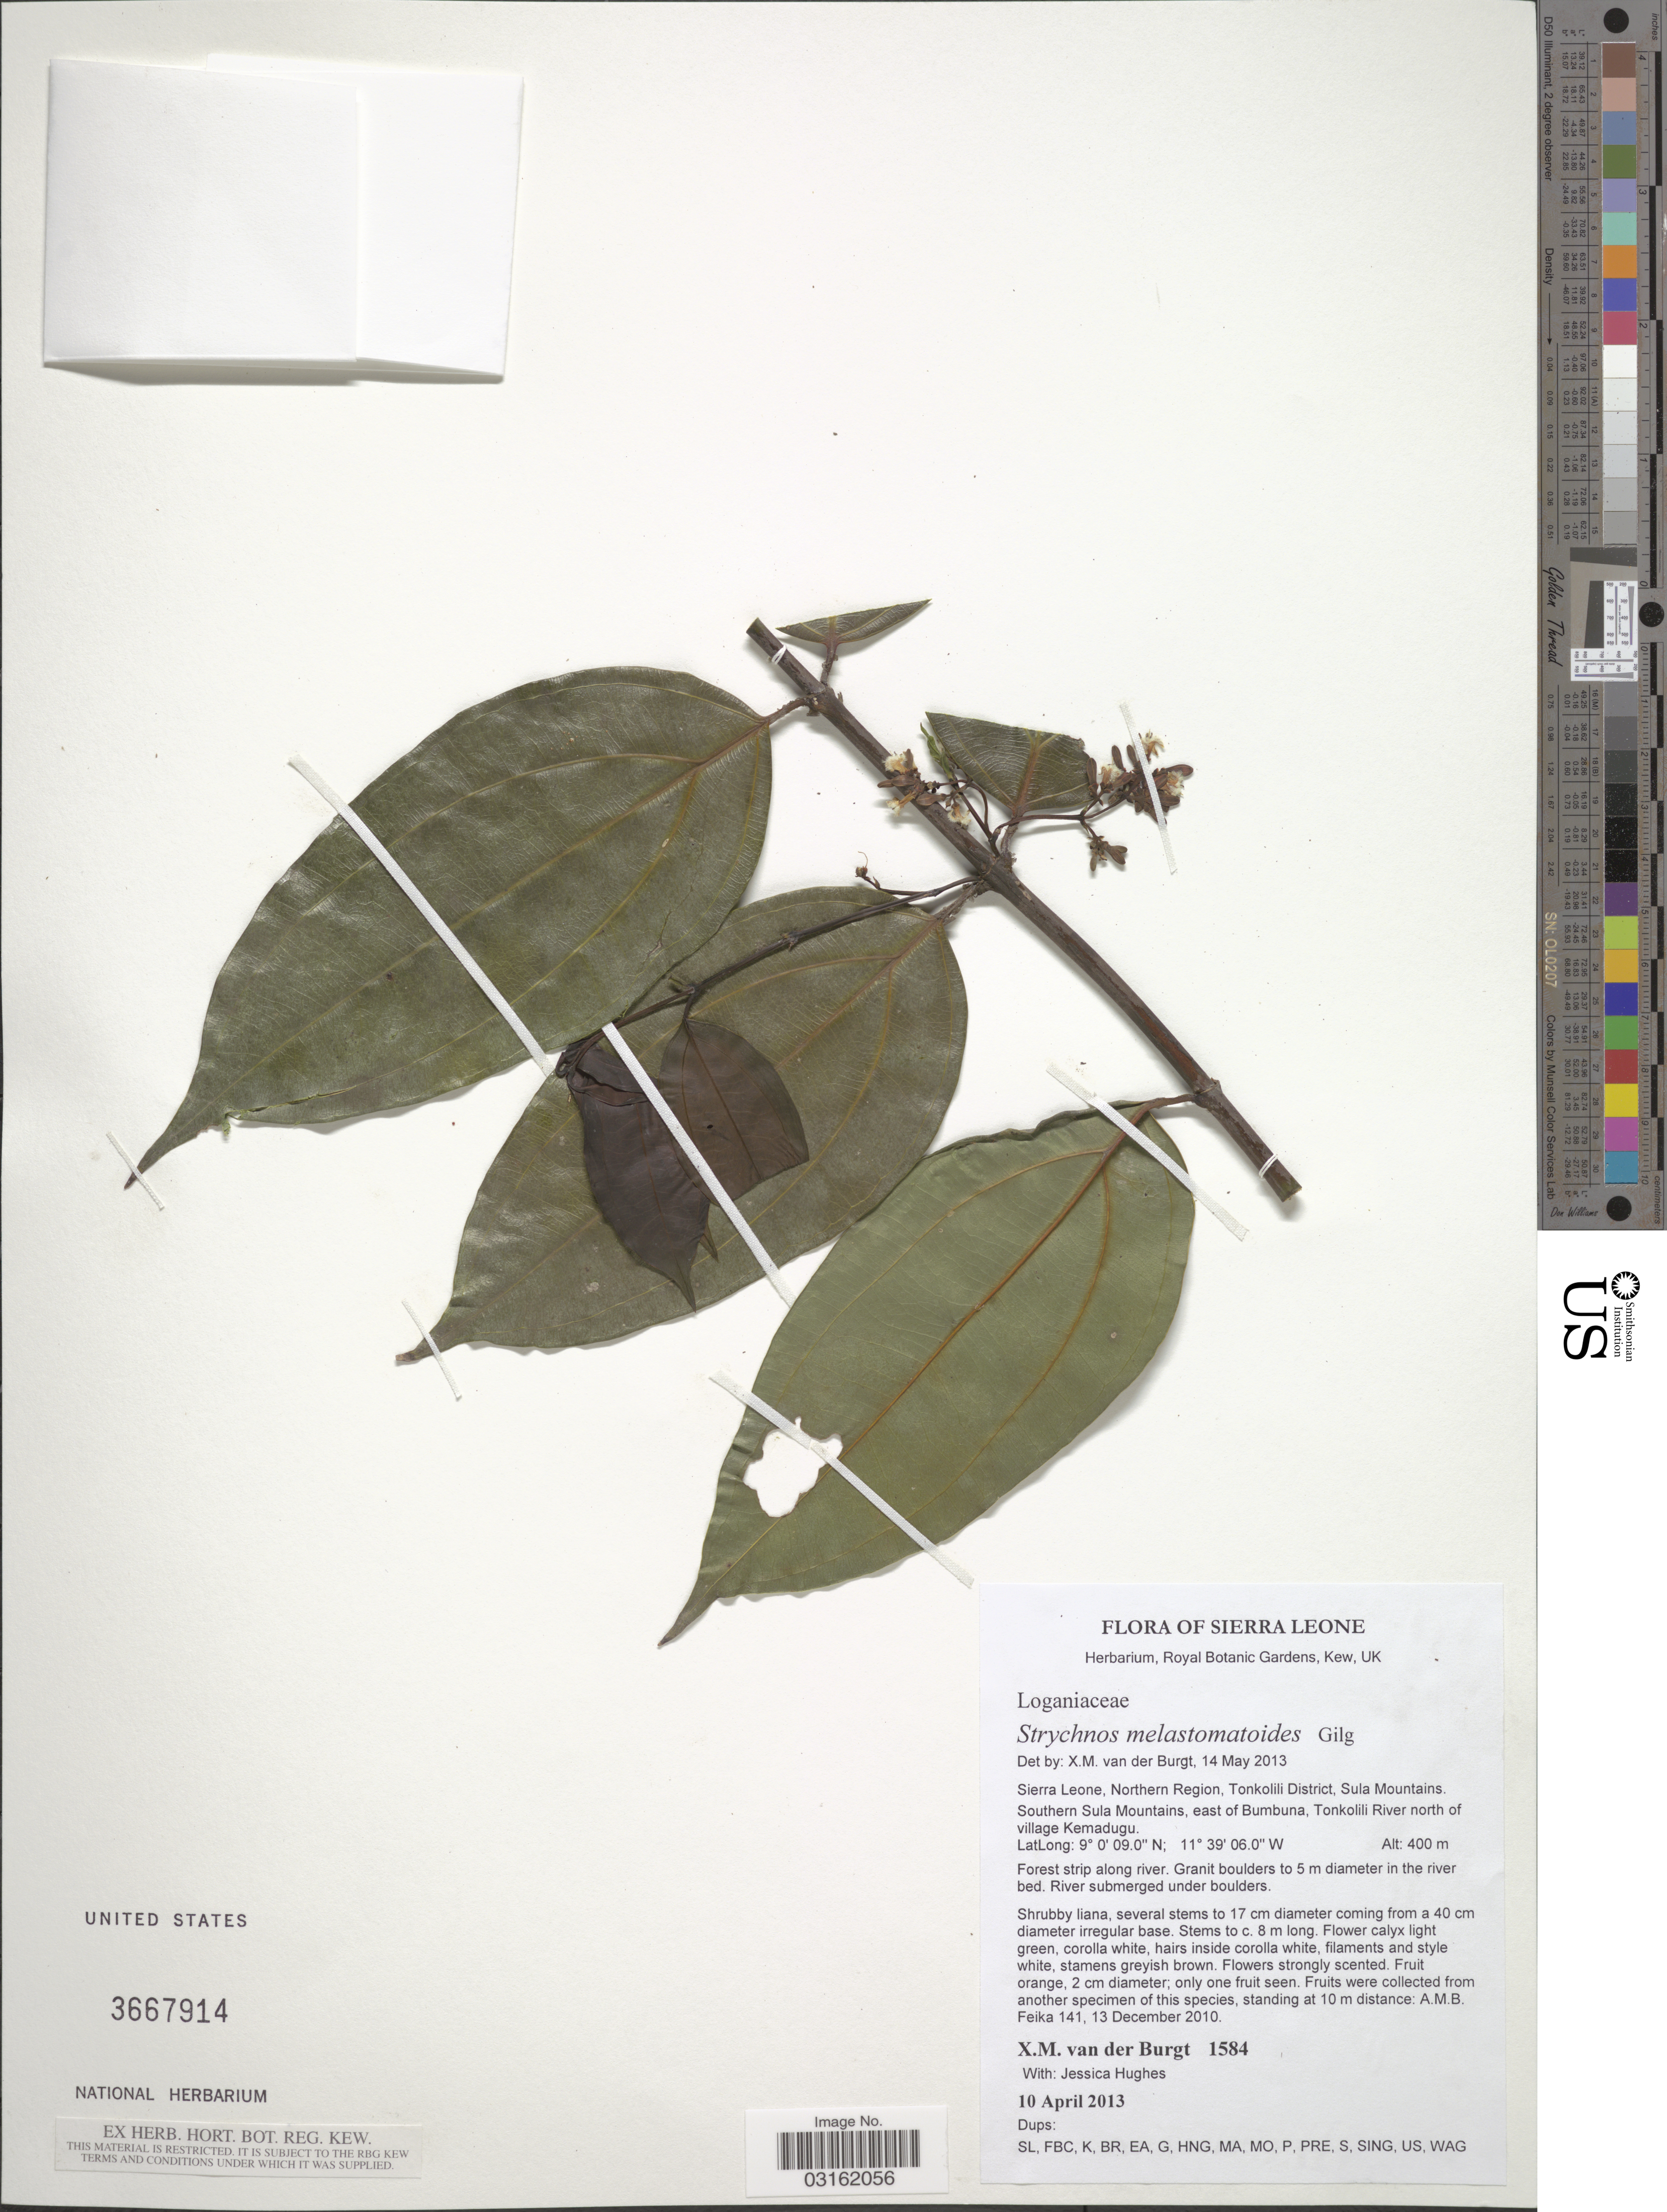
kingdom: Plantae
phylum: Tracheophyta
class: Magnoliopsida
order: Gentianales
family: Loganiaceae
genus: Strychnos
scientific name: Strychnos melastomatoides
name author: Gilg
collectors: X. M. van der Burgt & J. Hughes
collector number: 1584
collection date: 2013-04-10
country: Sierra Leone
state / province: Northern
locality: Northern Region, Tonkolili District, Sula Mountains. Southern Sula Mountains, east of Bumbuna, Tonkolili River north of village Kemadugu.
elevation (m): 400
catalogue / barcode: US 3667914